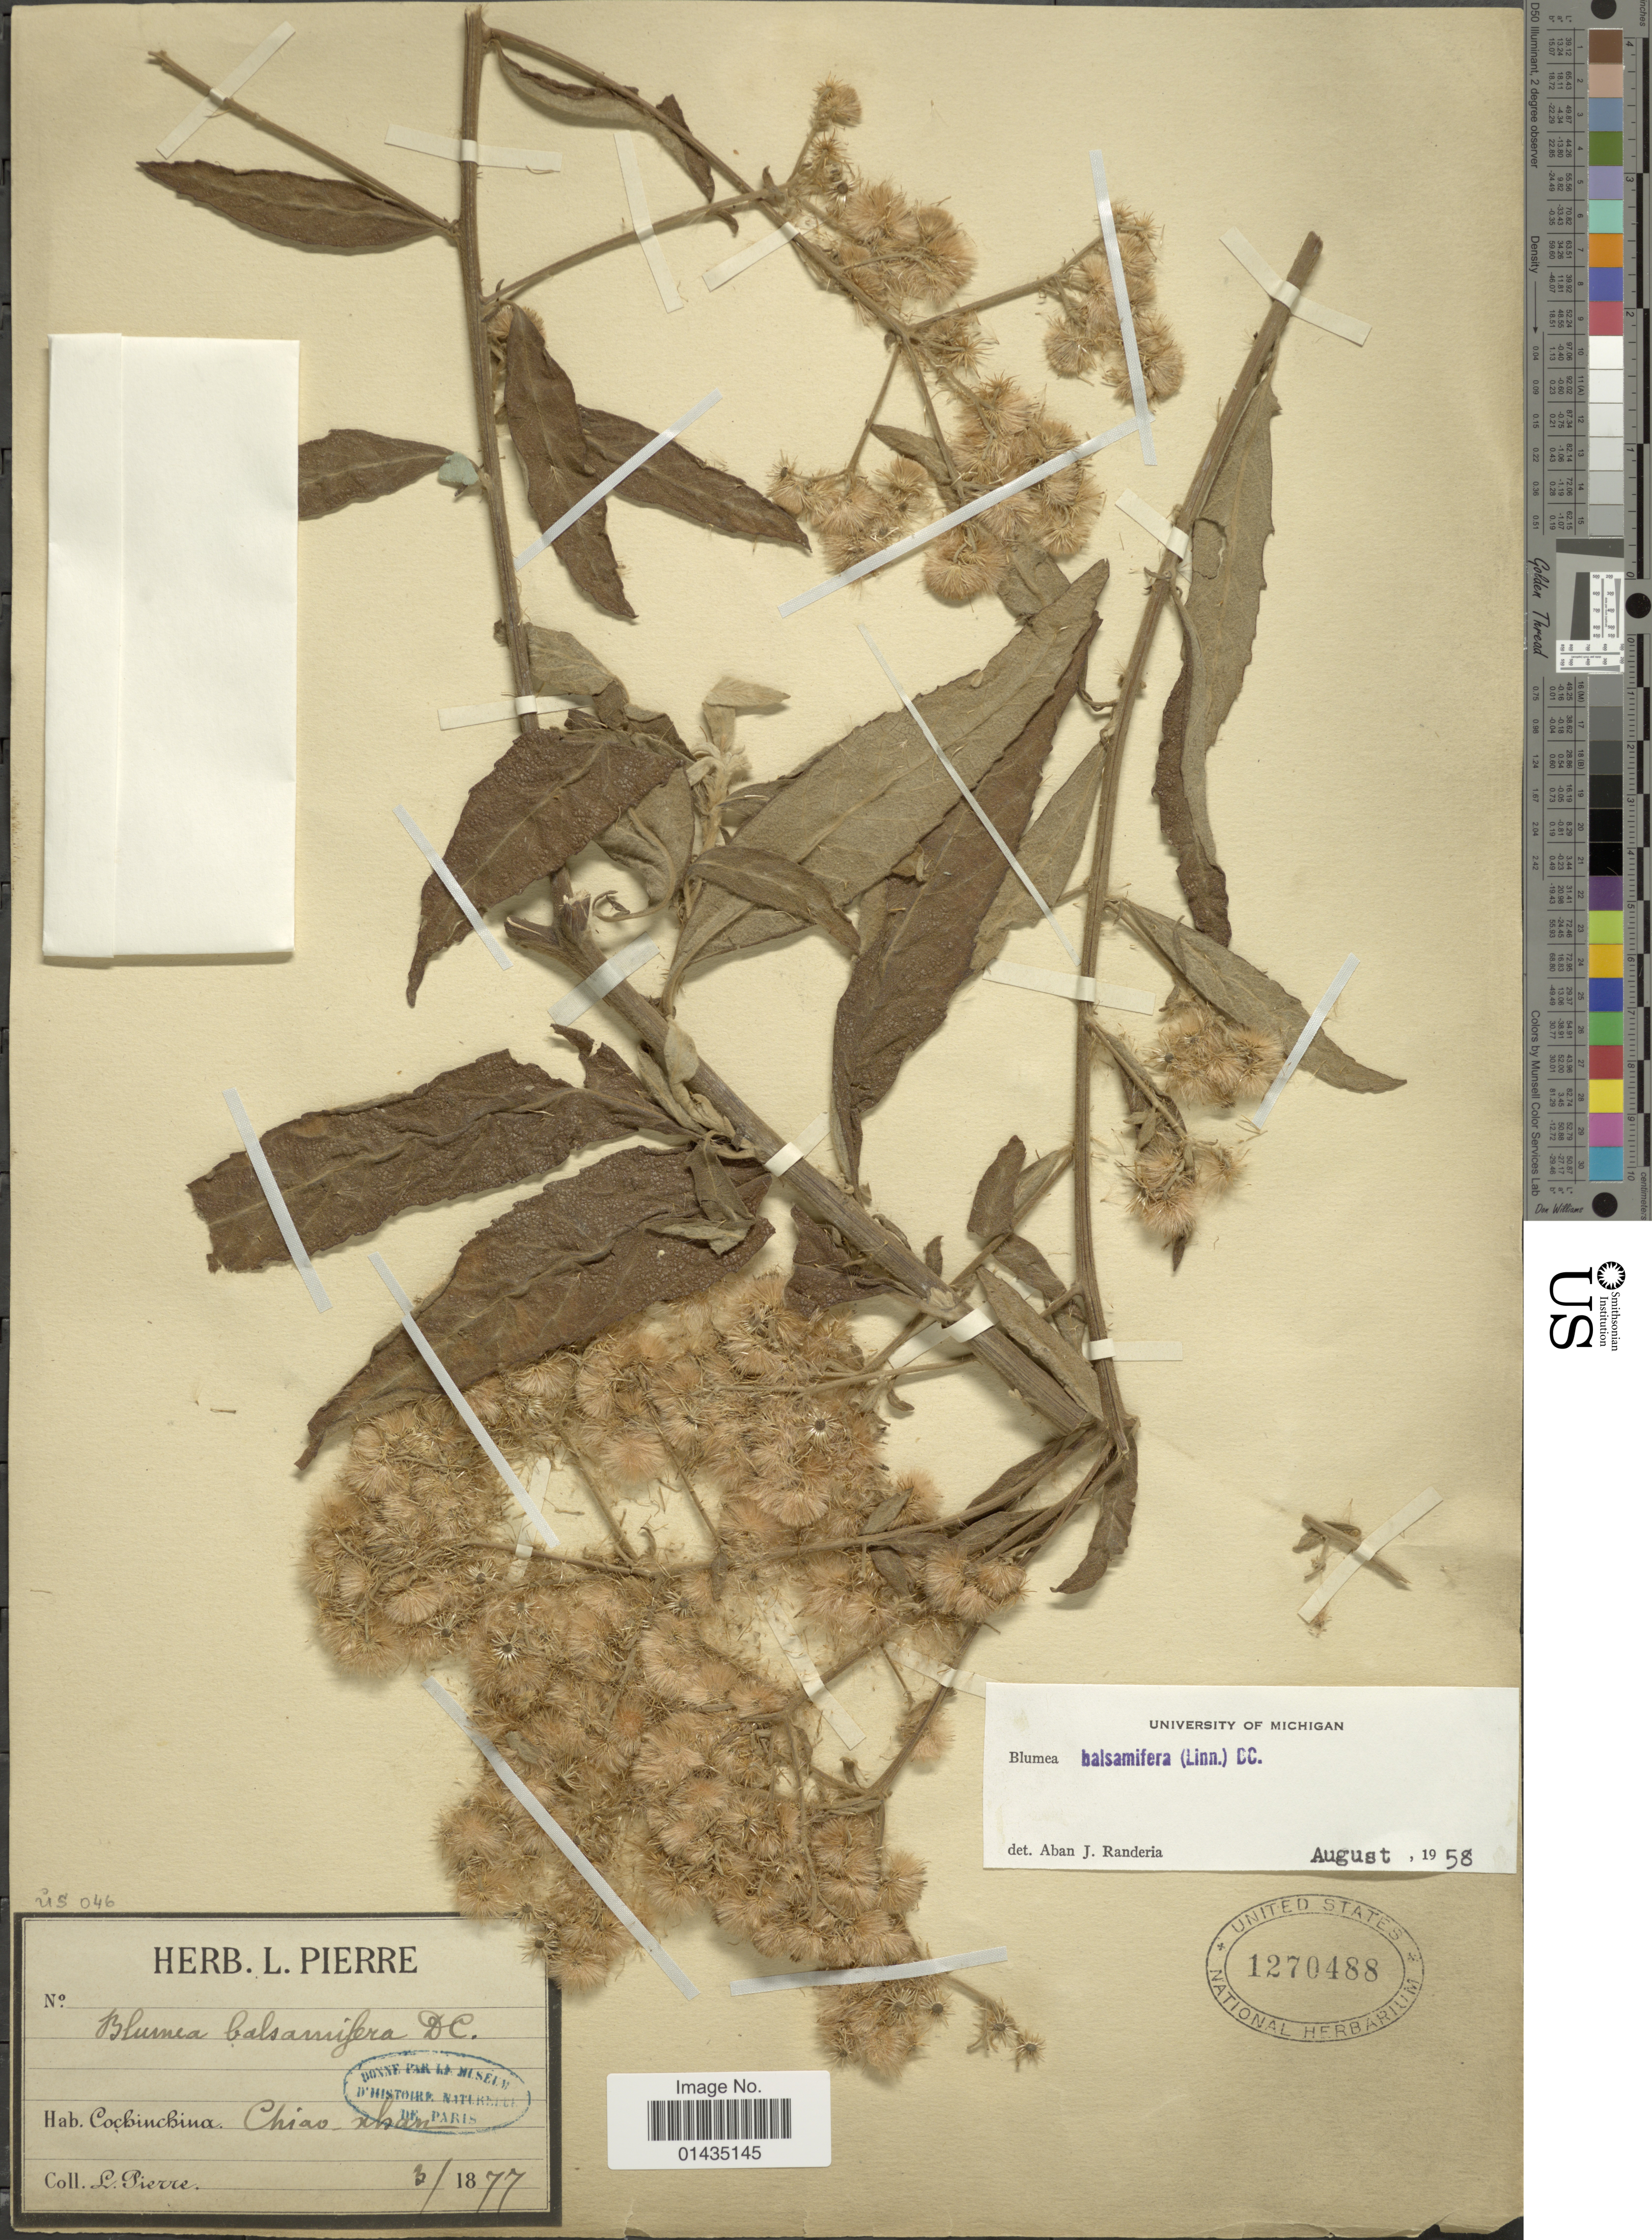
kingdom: Plantae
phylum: Tracheophyta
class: Magnoliopsida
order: Asterales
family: Asteraceae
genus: Blumea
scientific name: Blumea balsamifera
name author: (L.) DC.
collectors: L. Pierre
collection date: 1877-03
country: Vietnam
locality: Cochinchina, Chiao-schan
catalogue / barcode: US 1270488